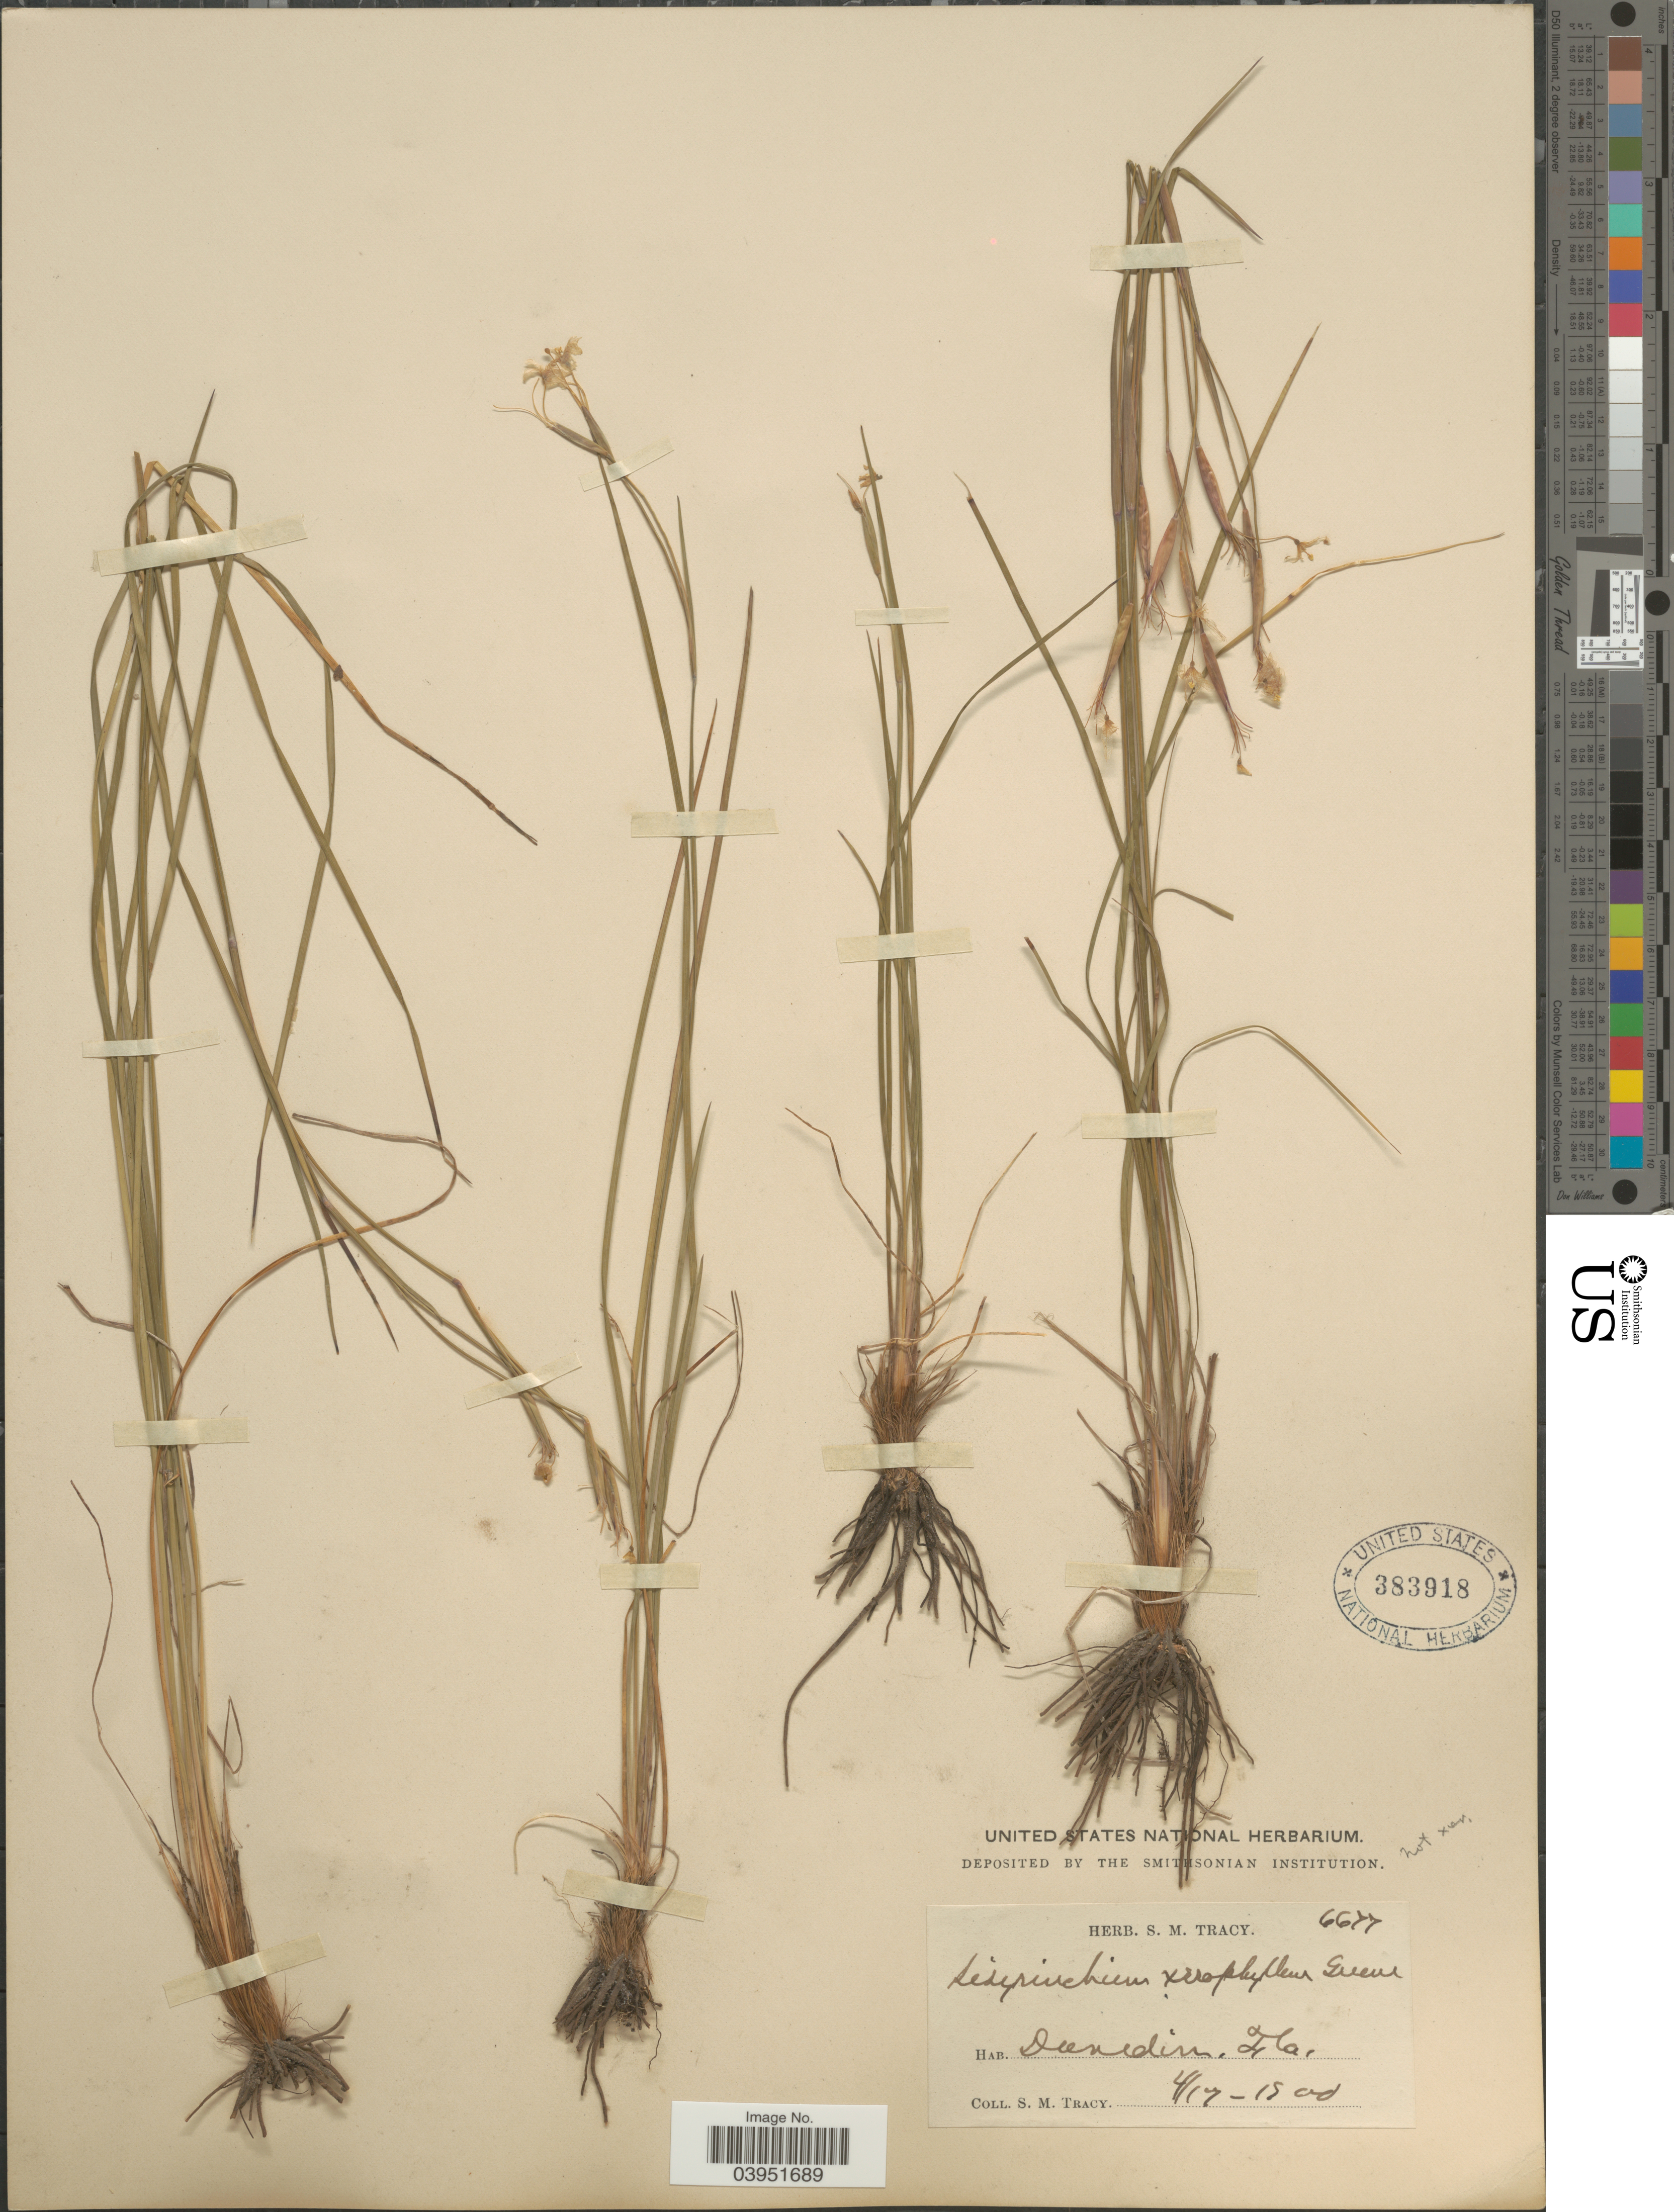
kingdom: Plantae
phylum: Tracheophyta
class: Liliopsida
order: Asparagales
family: Iridaceae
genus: Sisyrinchium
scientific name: Sisyrinchium scoparium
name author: E.P. Bicknell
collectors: S. M. Tracy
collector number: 6677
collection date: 1900-04-17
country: United States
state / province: Florida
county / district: Pinellas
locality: Dunedin.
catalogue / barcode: US 383918